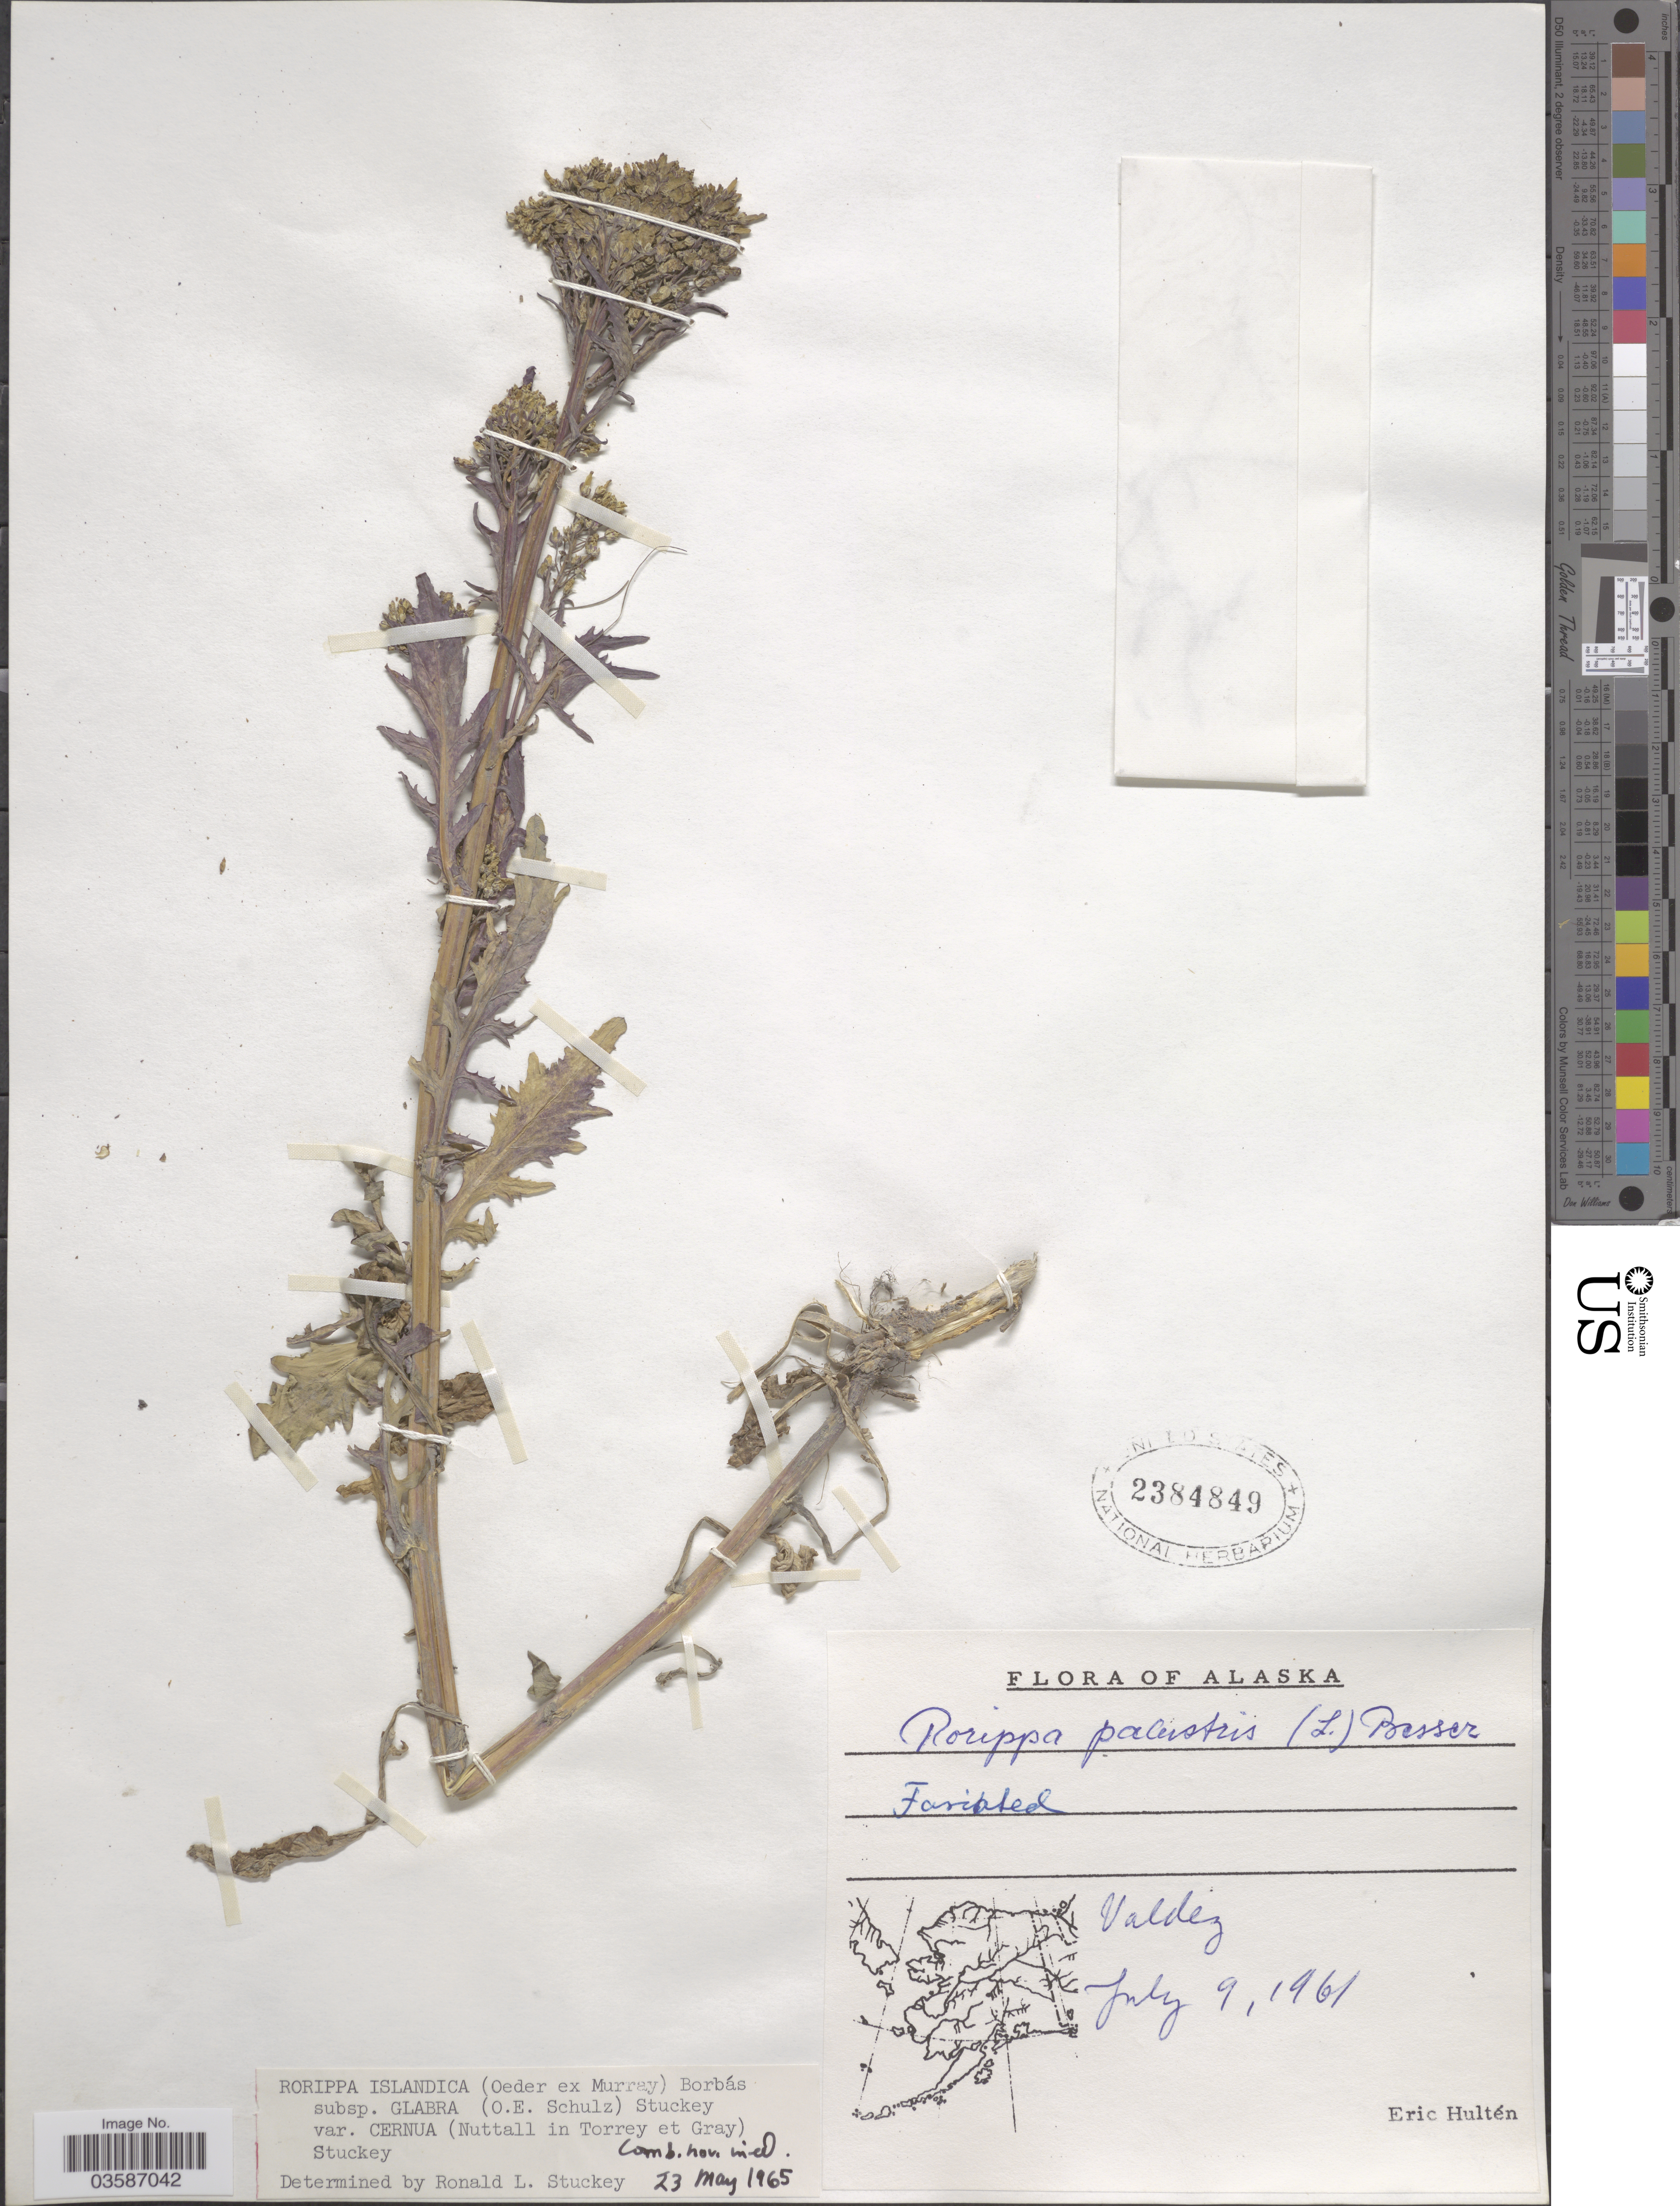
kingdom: Plantae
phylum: Tracheophyta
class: Magnoliopsida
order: Brassicales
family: Brassicaceae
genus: Rorippa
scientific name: Rorippa islandica var. cernua (Nutt.) Stuckey comb. nov. ined.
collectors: E. G. Hultén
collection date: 1961-07-09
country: United States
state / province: Alaska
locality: Valdez.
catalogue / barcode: US 2384849